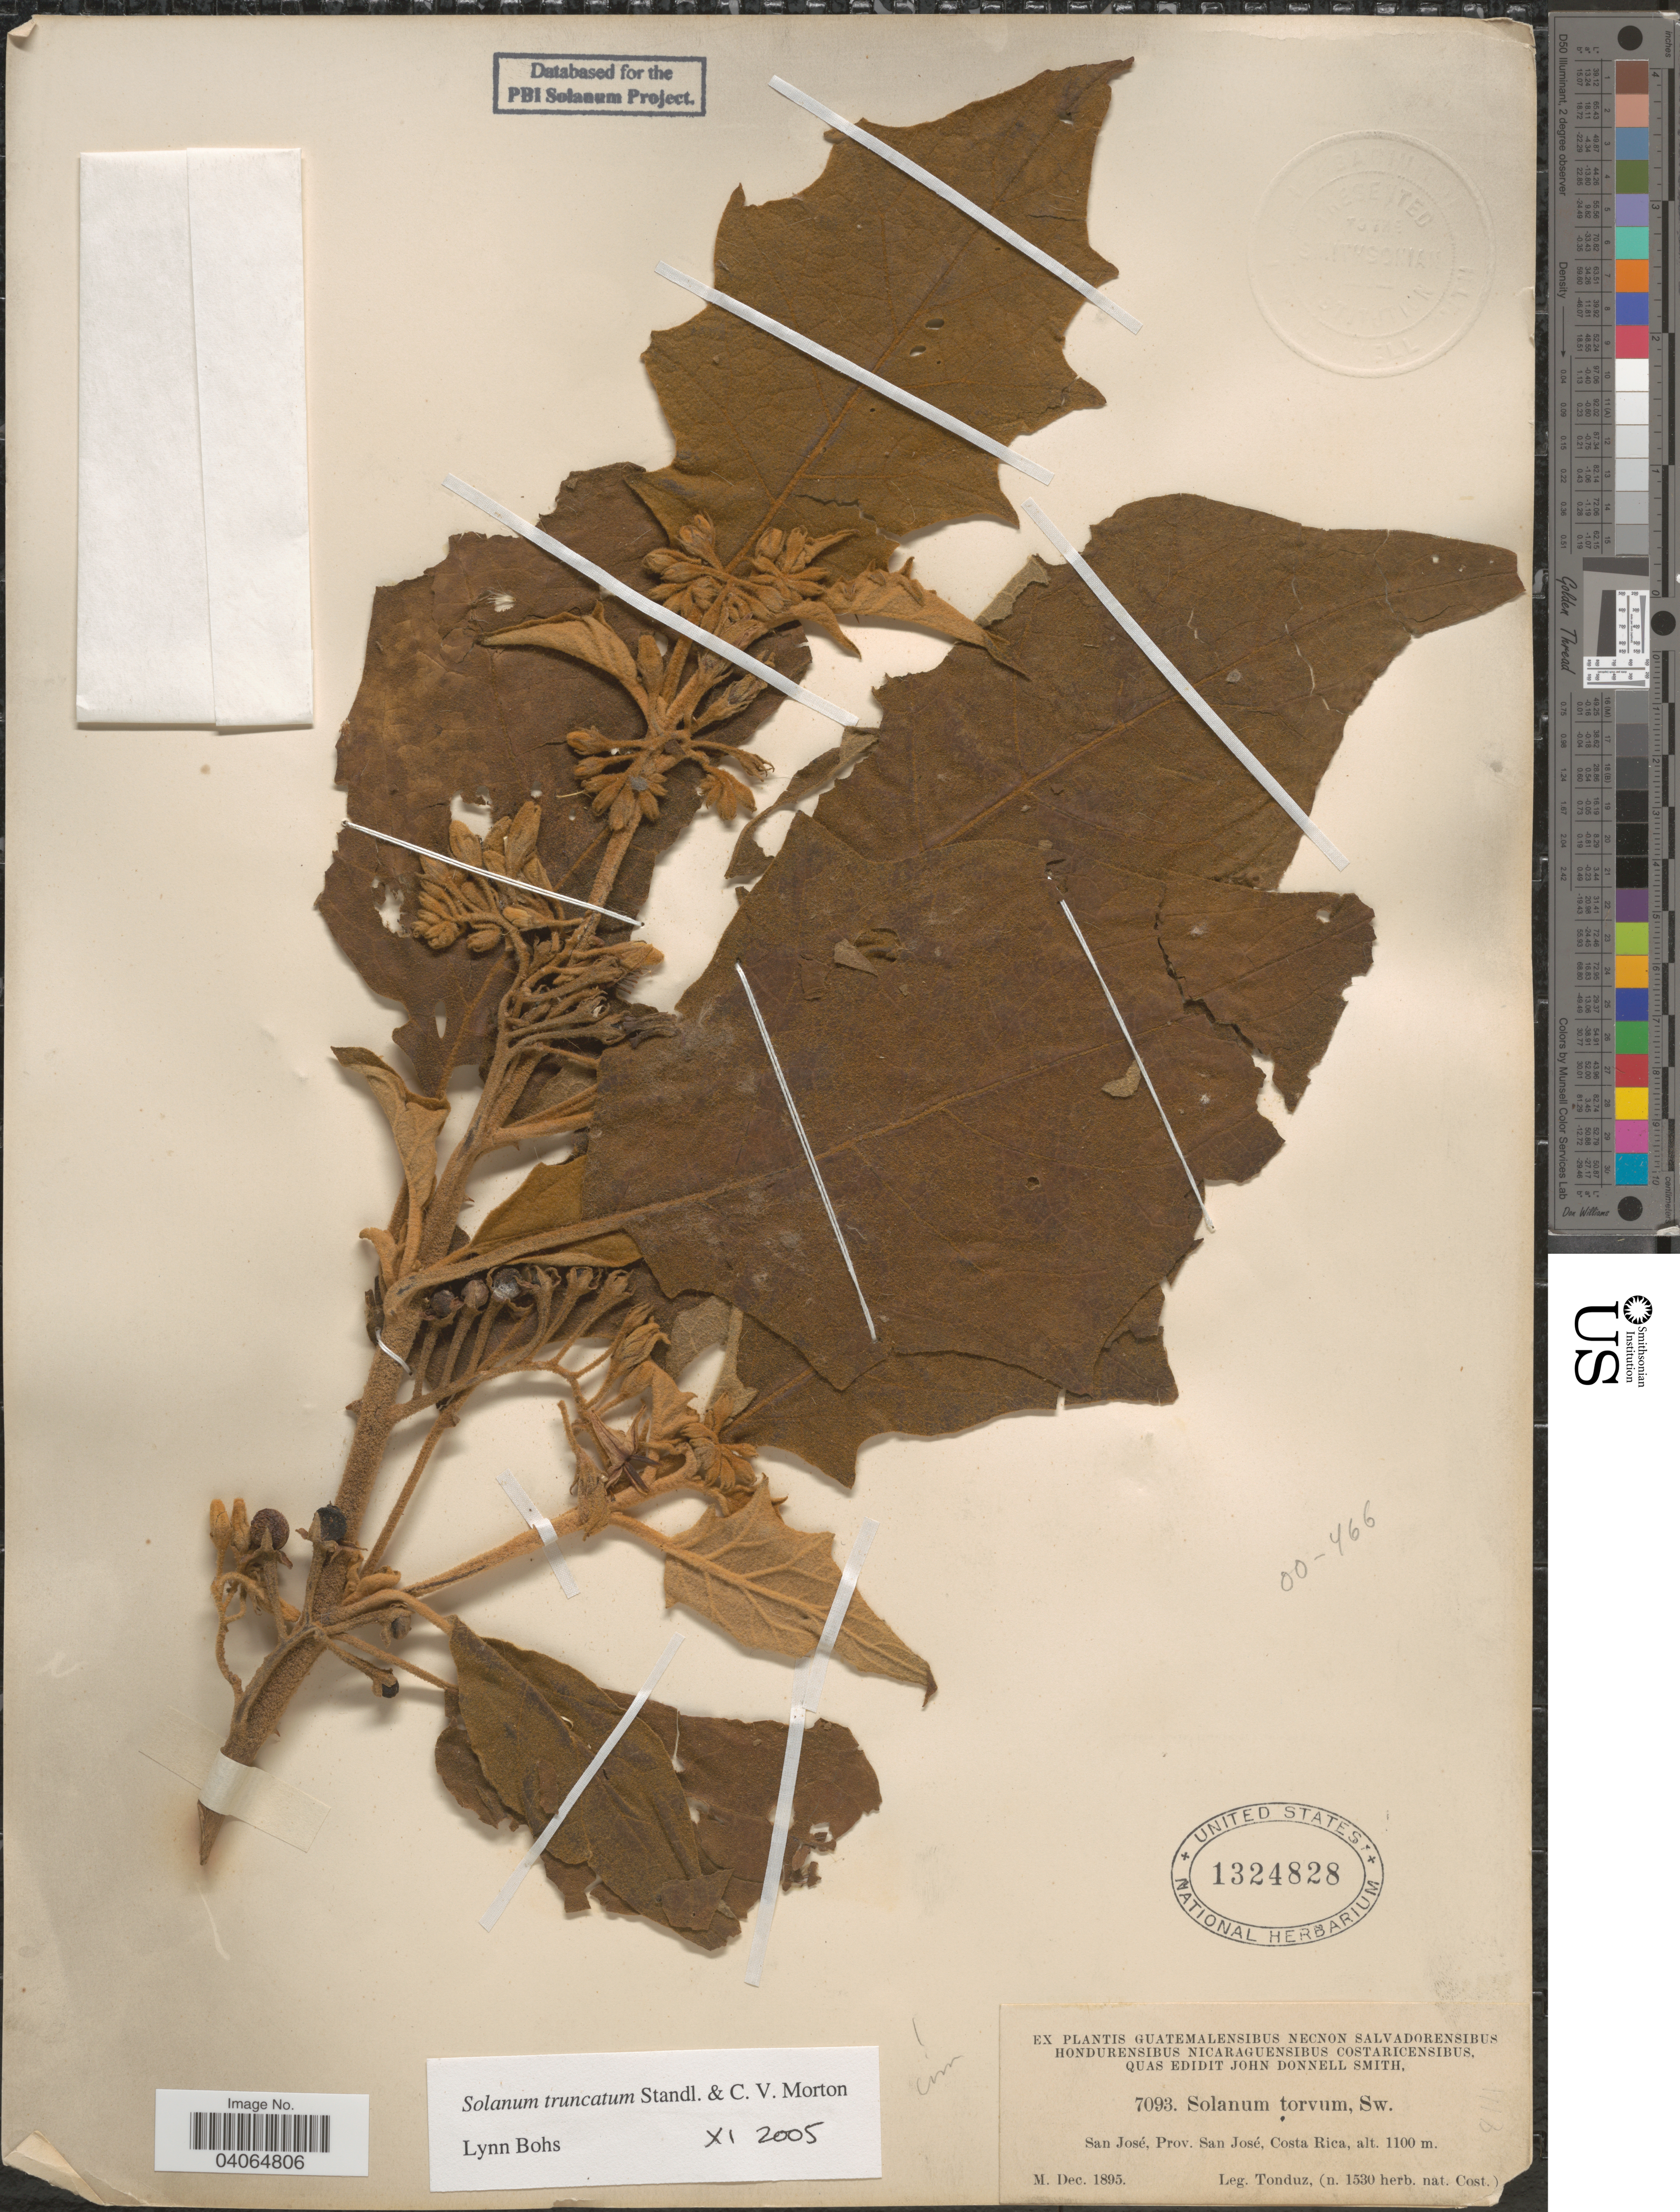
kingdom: Plantae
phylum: Tracheophyta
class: Magnoliopsida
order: Solanales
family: Solanaceae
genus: Solanum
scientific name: Solanum truncatum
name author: Standl. & C.V. Morton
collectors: Tonduz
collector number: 7093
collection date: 1895-12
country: Costa Rica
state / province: San José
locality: San José.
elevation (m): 1100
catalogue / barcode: US 1324828